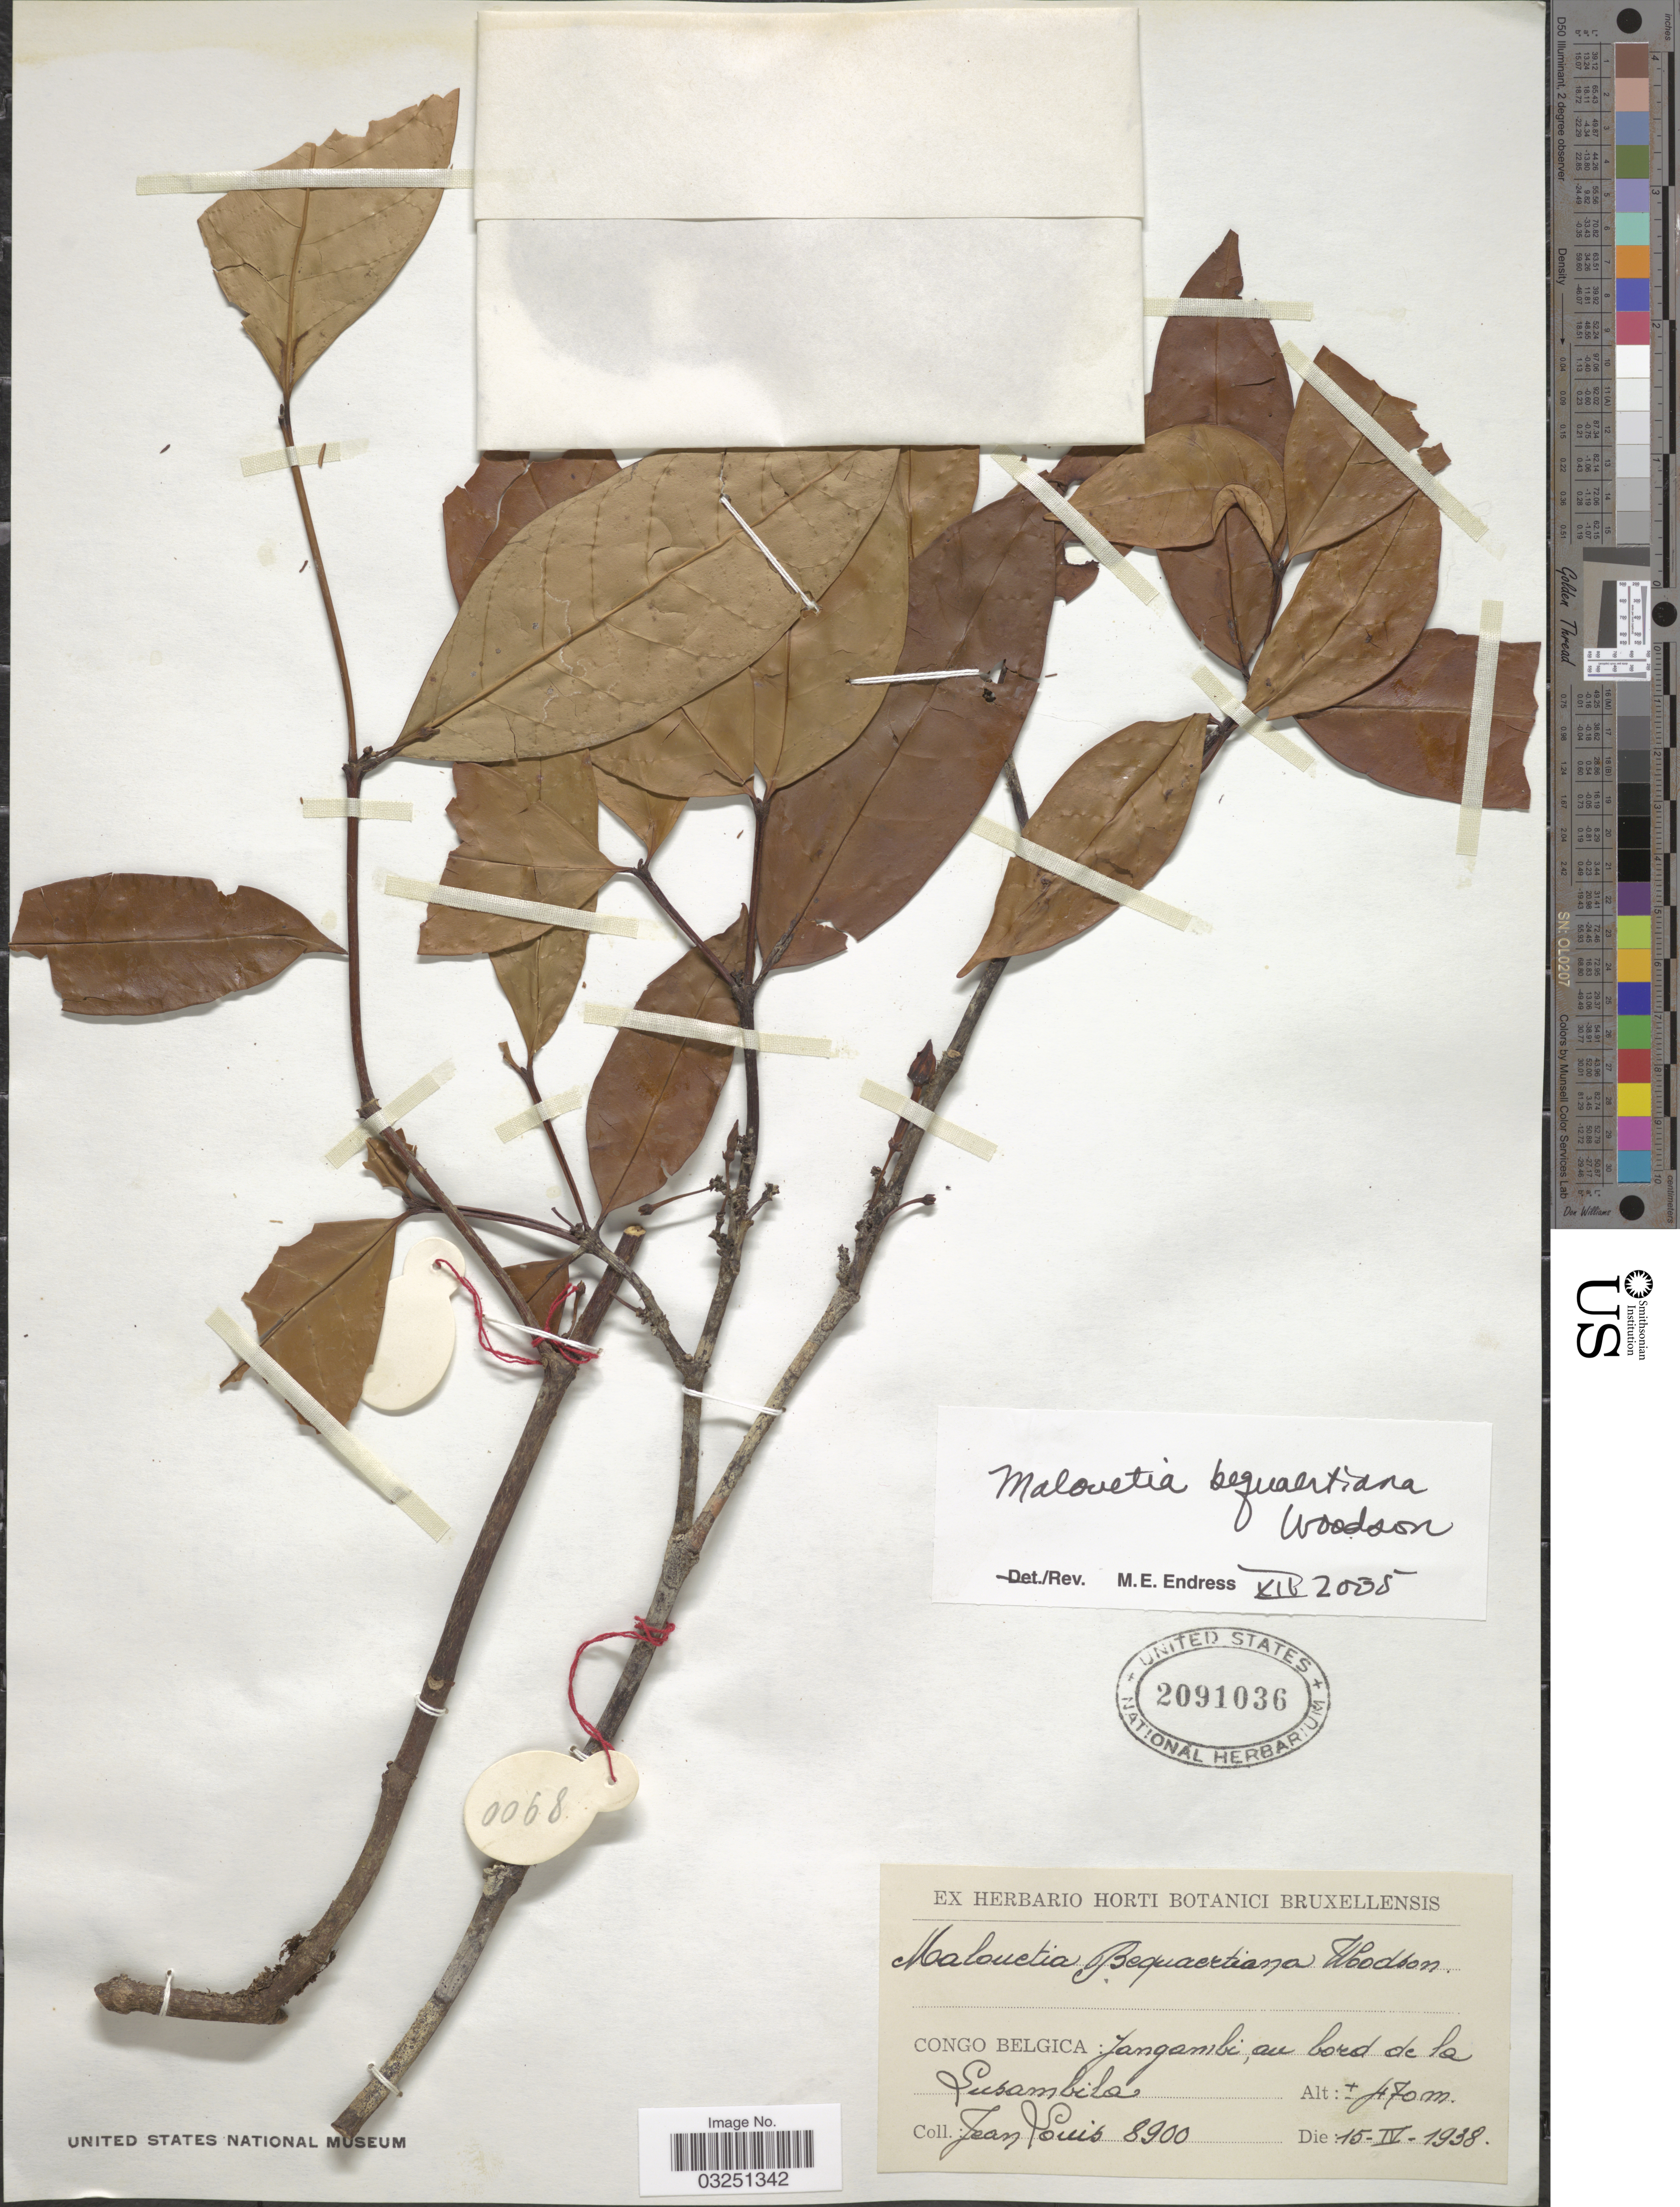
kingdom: Plantae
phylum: Tracheophyta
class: Magnoliopsida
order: Gentianales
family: Apocynaceae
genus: Malouetia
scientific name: Malouetia bequaertiana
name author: Woodson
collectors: J. Louis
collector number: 8900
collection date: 1938-04-15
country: Congo, Democratic Republic of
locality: Congo Belgica: Jangambi, au bord de la Lusambila.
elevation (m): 470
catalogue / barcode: US 2091036